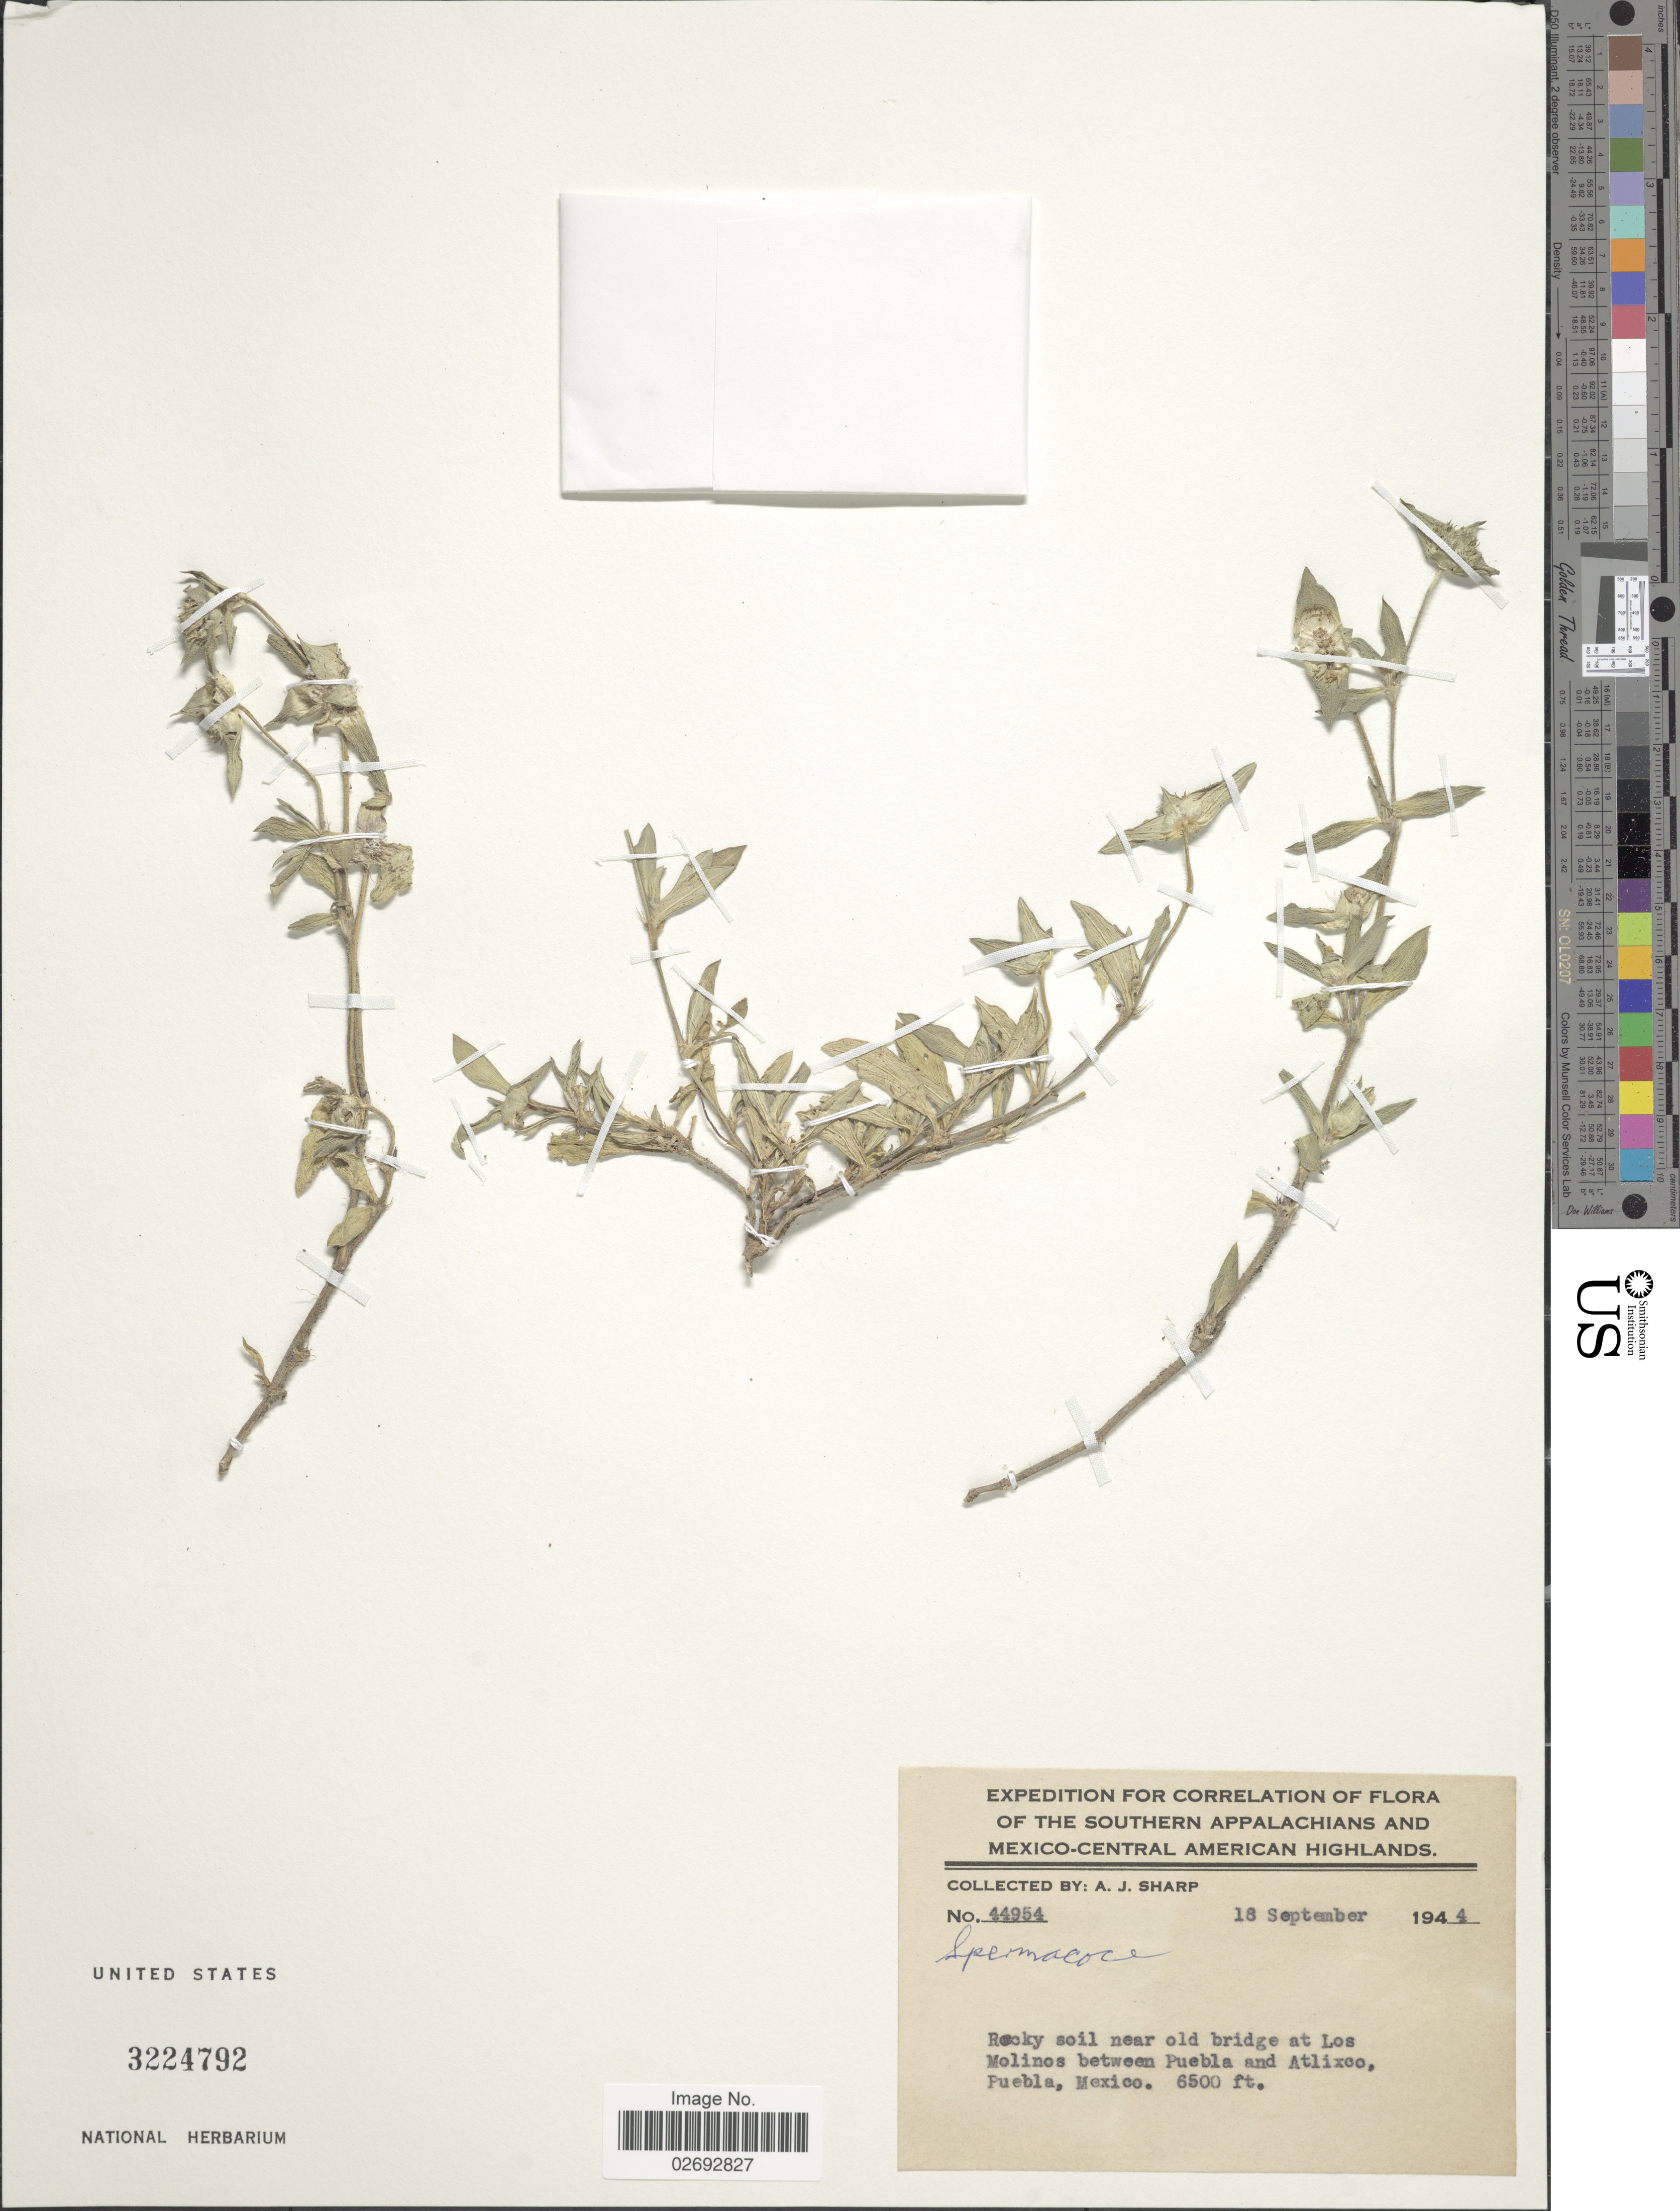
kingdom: Plantae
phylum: Tracheophyta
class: Magnoliopsida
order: Gentianales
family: Rubiaceae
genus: Richardia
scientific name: Richardia sp.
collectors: A. J. Sharp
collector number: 44954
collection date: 1944-09-18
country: Mexico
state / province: Puebla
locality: Southern Appalachians and Mexico-Central American Highlands. Near old bridge at Los Molinos between Puebla and Atlixco.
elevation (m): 1981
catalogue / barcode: US 3224792